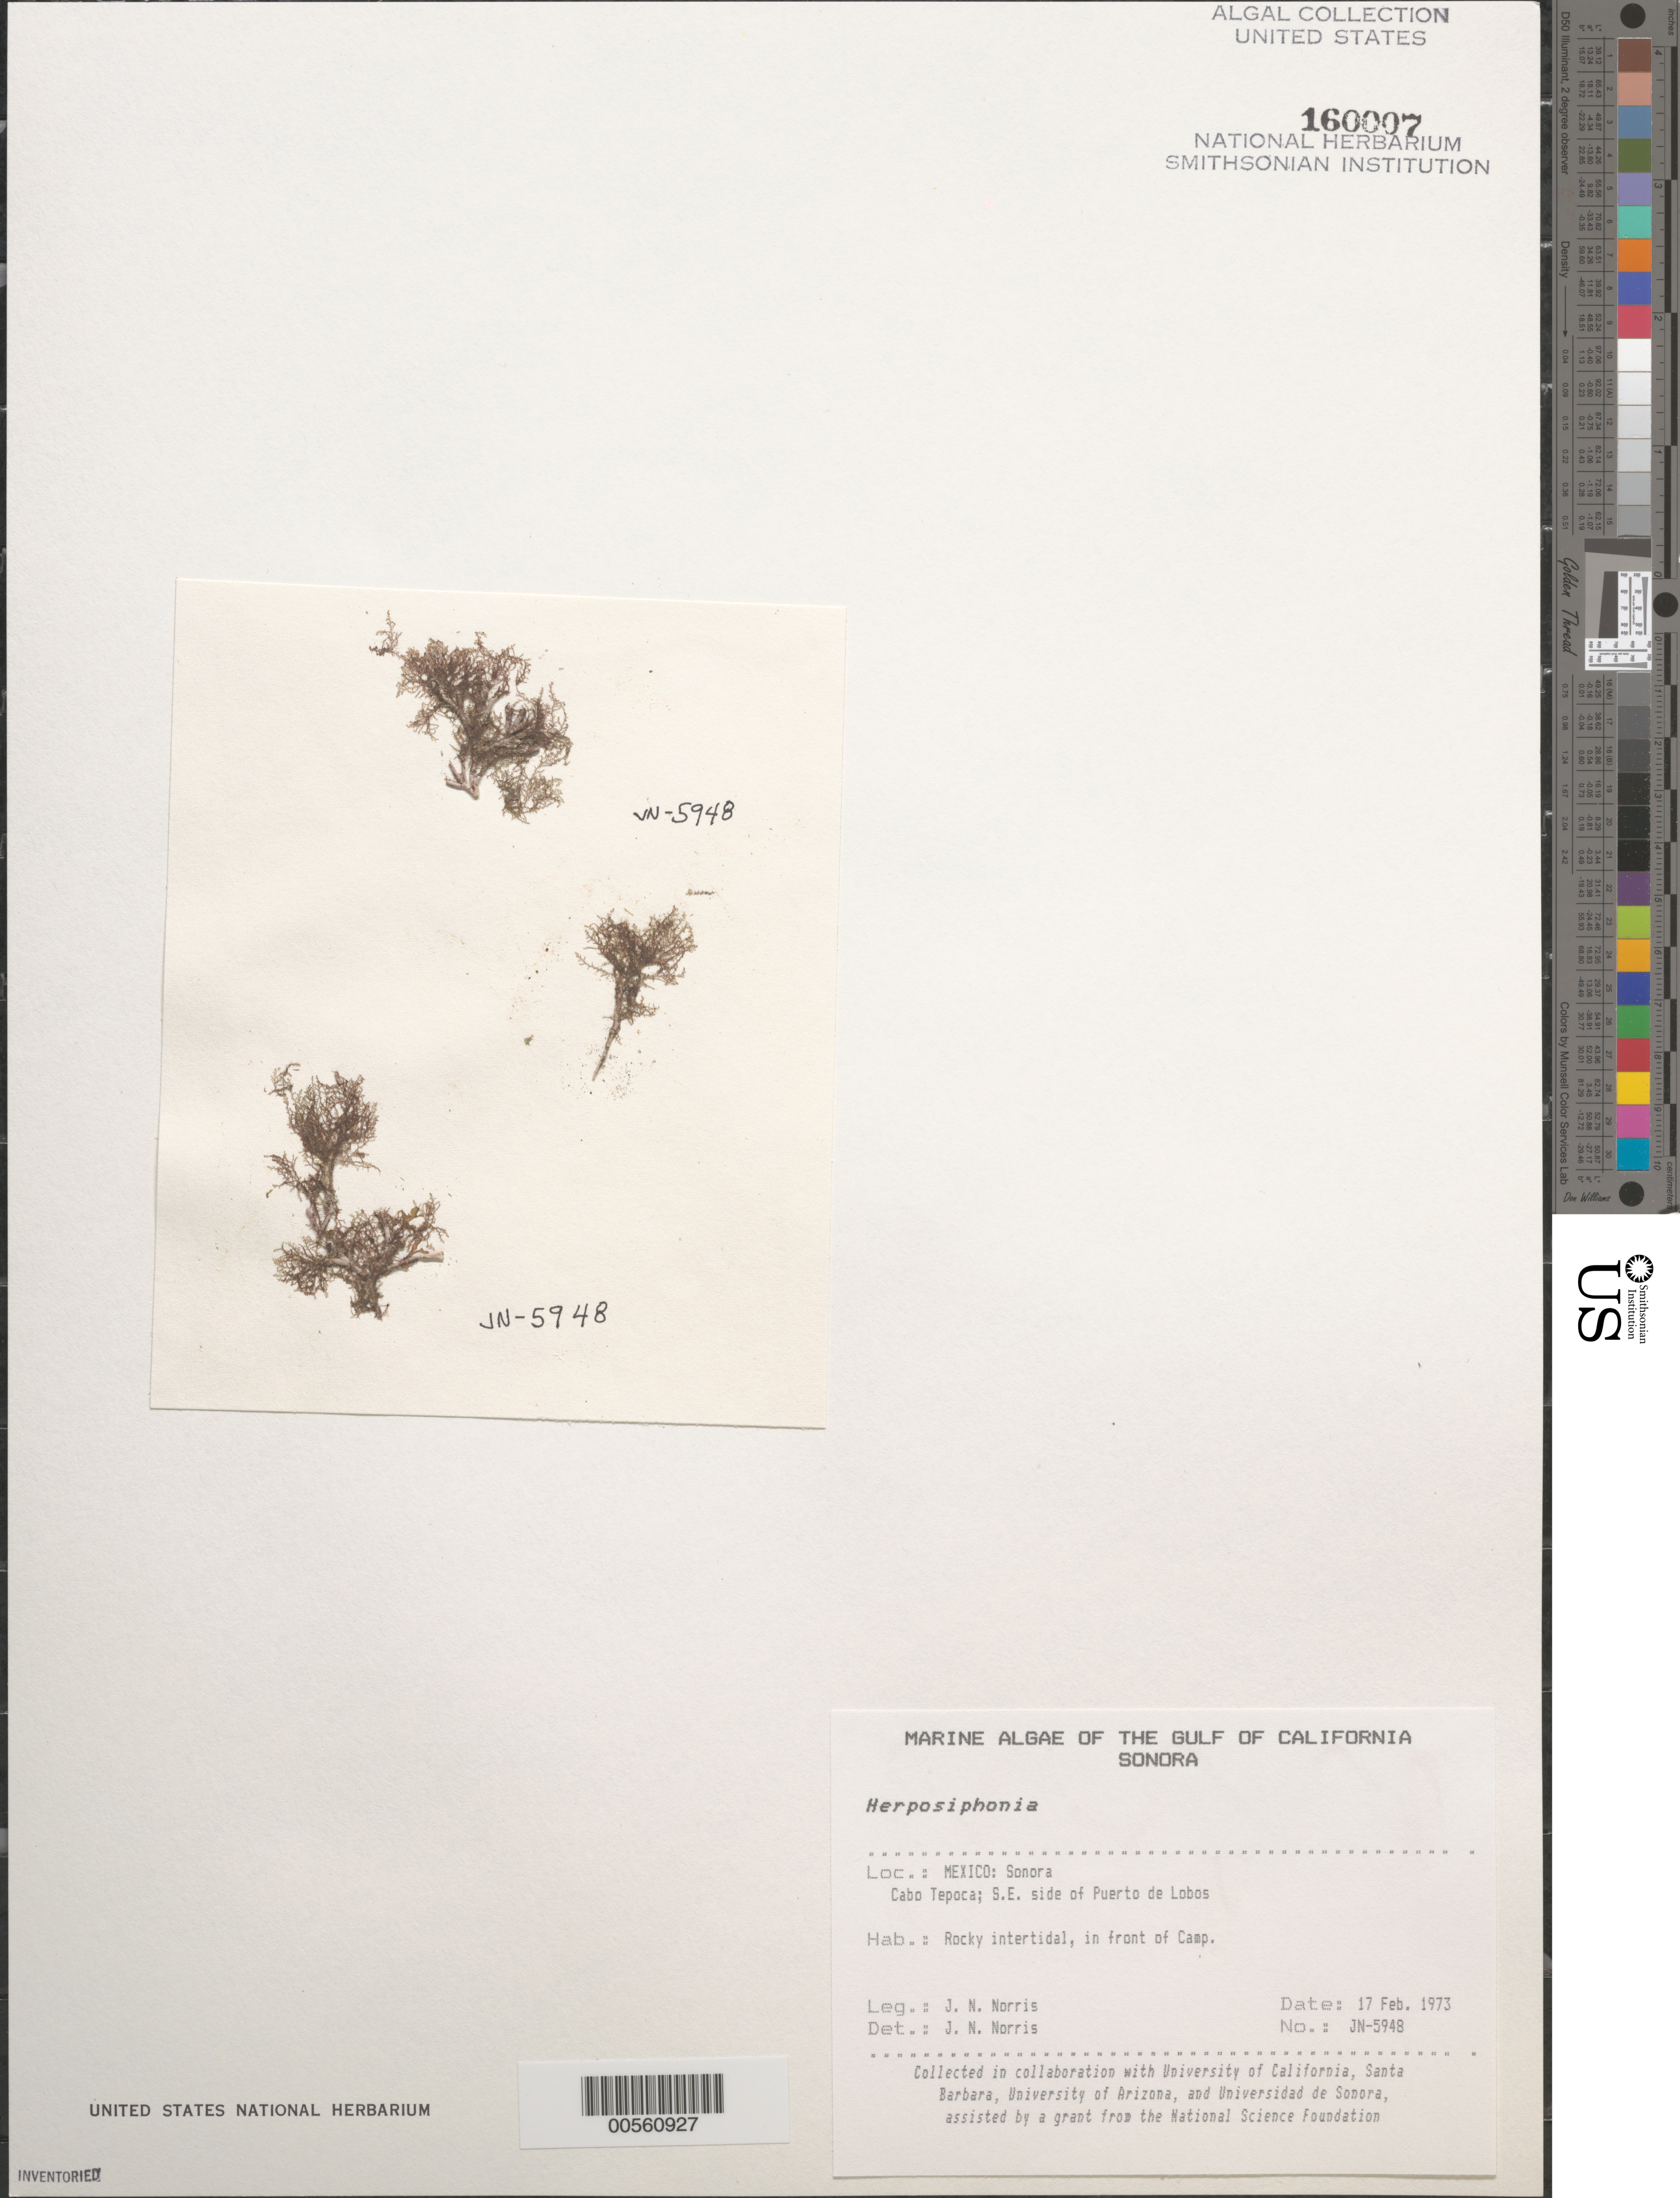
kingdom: Plantae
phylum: Rhodophyta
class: Florideophyceae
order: Ceramiales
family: Rhodomelaceae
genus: Herposiphonia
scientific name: Herposiphonia sp.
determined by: Norris, James N.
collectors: J. N. Norris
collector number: JN-5948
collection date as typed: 17 Feb 1973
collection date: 1973-02-17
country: Mexico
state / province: Sonora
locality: Cabo Tepoca, Puerto de Lobos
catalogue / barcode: US 160007